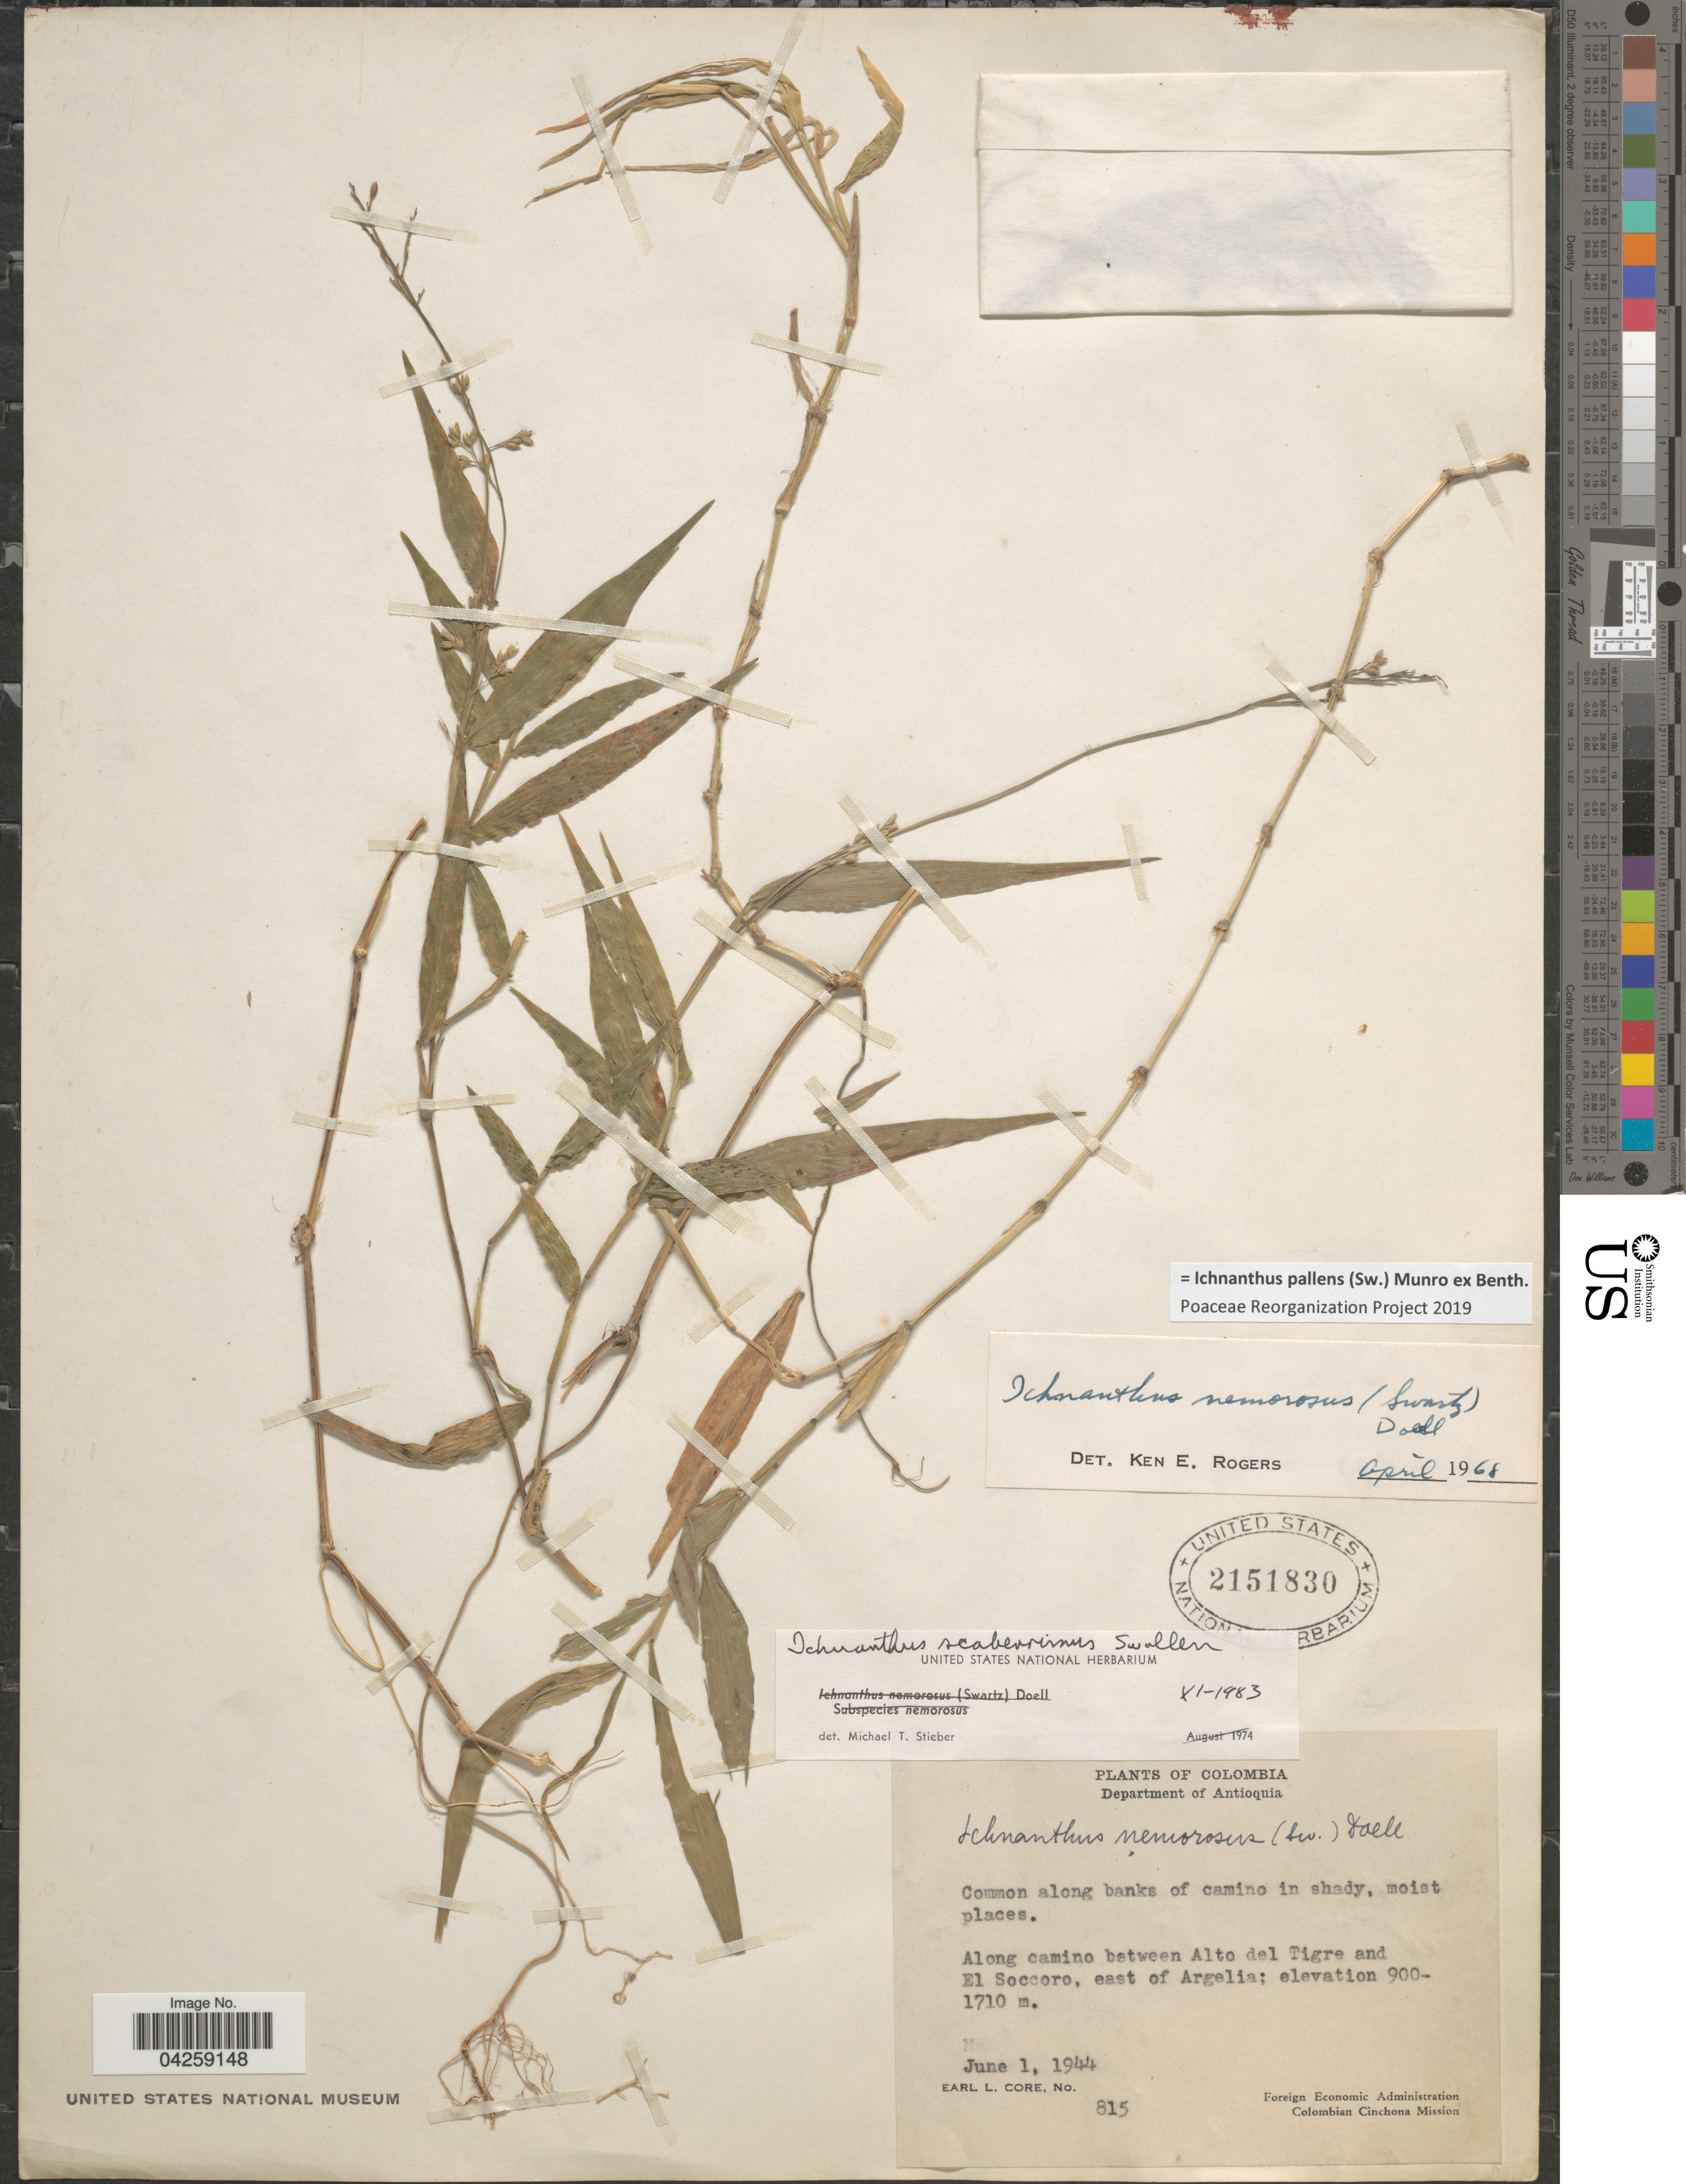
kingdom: Plantae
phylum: Tracheophyta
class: Liliopsida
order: Poales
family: Poaceae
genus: Ichnanthus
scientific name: Ichnanthus pallens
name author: (Sw.) Munro ex Benth.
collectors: E. L. Core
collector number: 815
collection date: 1944-06-01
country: Colombia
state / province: Antioquia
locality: Department of Antioquia. Common along banks of camino in shady, moist places. Along camino between Alto del Tigre and El Socorro, east of Argelia.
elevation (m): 900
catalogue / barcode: US 2151830